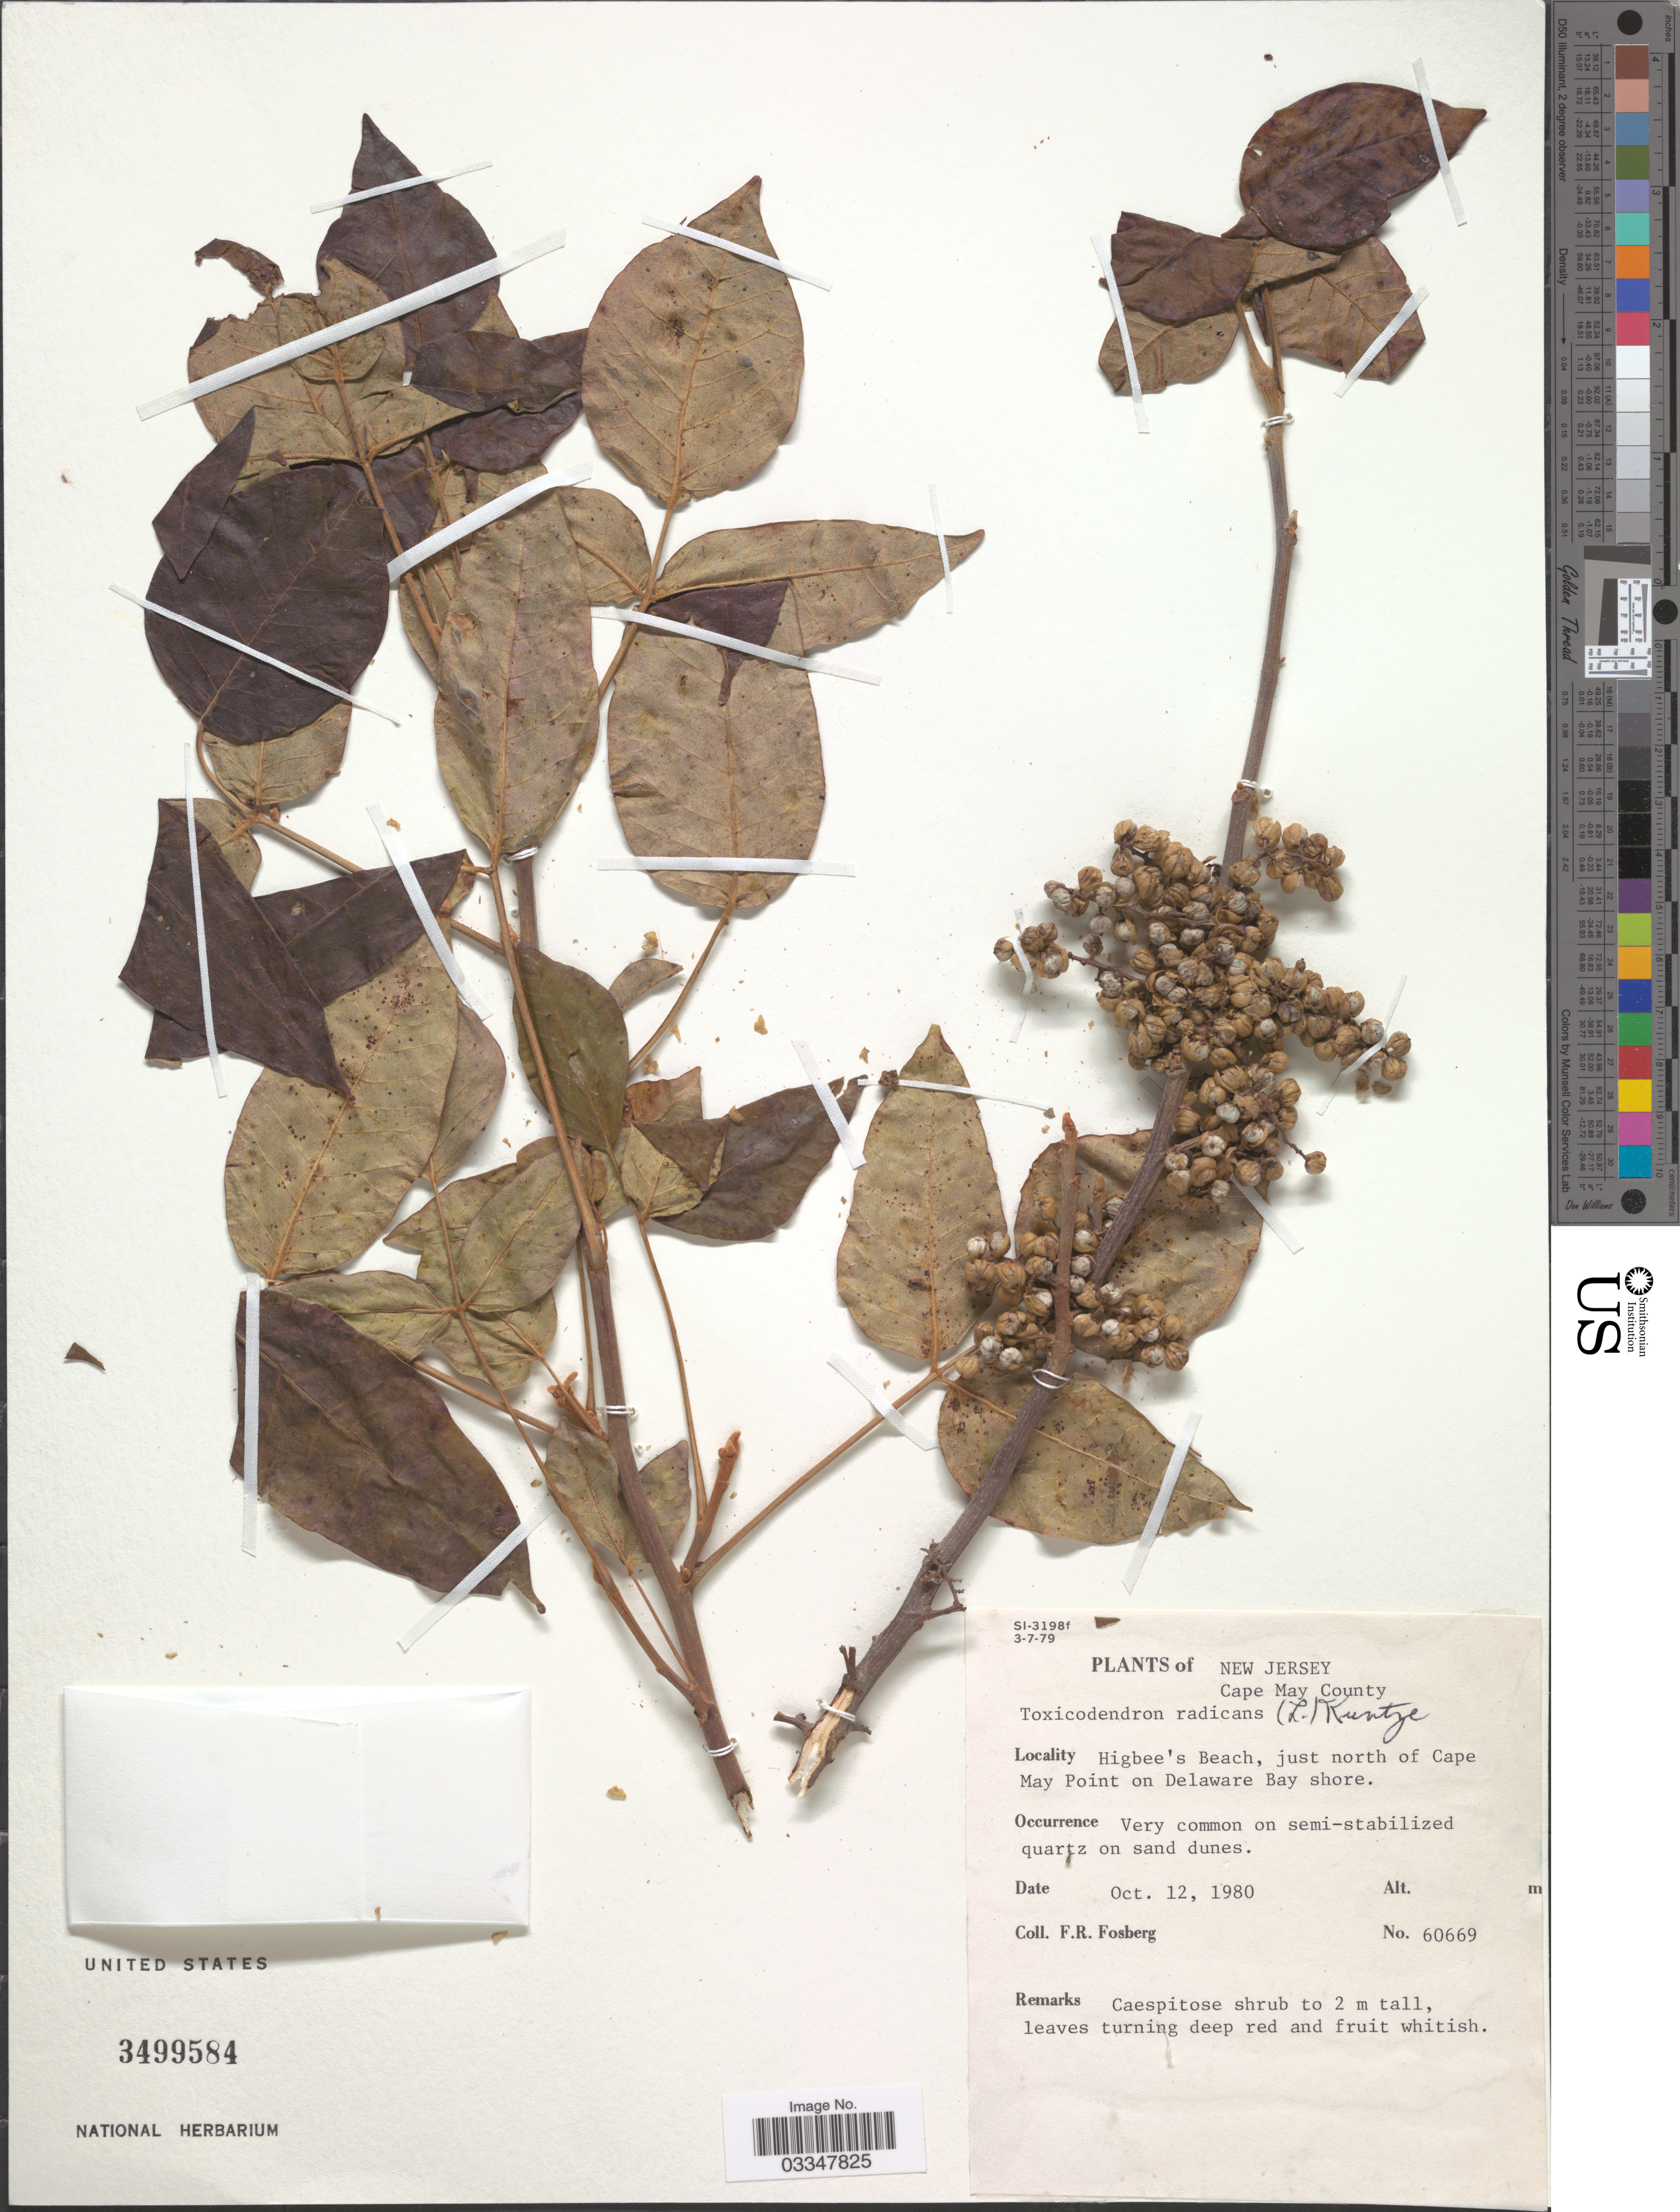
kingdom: Plantae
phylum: Tracheophyta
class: Magnoliopsida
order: Sapindales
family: Anacardiaceae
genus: Toxicodendron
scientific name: Toxicodendron radicans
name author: (L.) Kuntze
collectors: F. R. Fosberg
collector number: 60669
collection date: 1980-10-12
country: United States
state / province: New Jersey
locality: Cape May County. Higbee's Beach, just north of Cape May Point on Delaware Bay shore.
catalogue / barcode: US 3499584